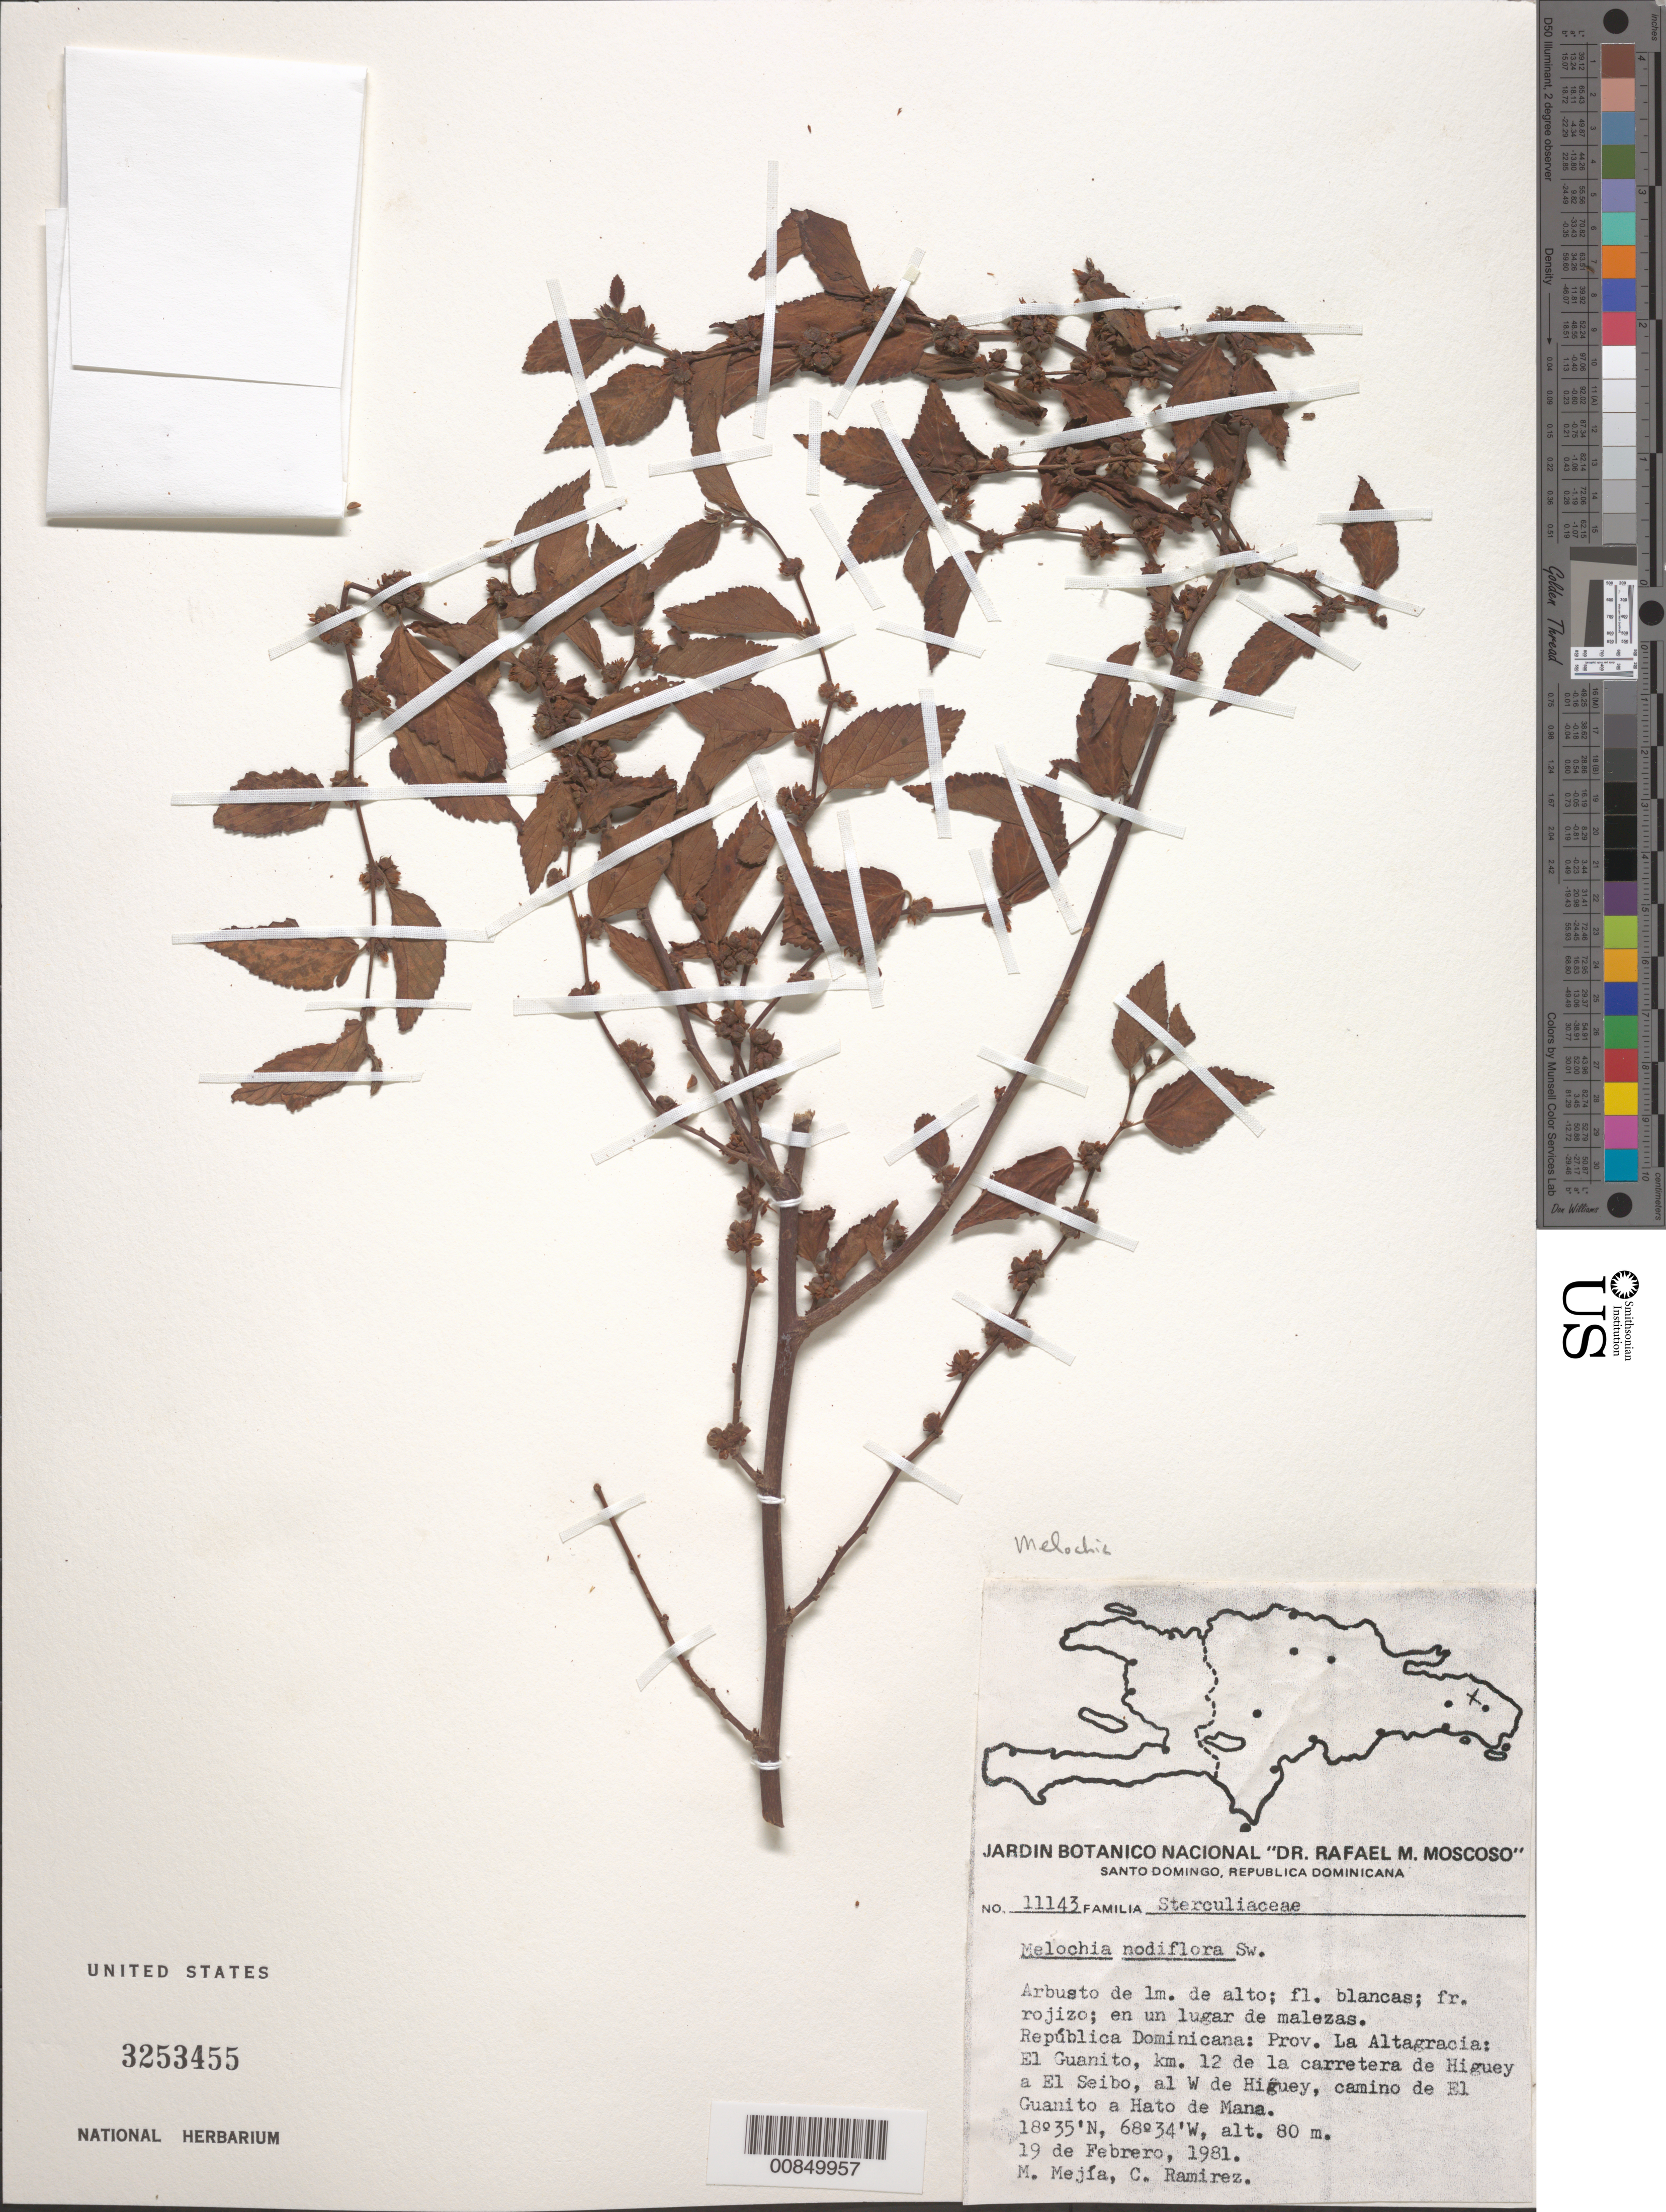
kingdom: Plantae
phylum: Tracheophyta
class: Magnoliopsida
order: Malvales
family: Malvaceae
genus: Melochia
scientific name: Melochia nodiflora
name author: Sw.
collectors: M. Mejia & C. Ramirez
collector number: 11143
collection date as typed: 19 Feb 1981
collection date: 1981-02-19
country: Dominican Republic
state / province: La Altagracia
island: Hispaniola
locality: El Guanito, km. 12 de la carretera de Higüey a El Seibo, al W de Higüey, camino de El Guanito a Hato de Mana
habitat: En un lugar de malezas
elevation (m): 80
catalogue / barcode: US 3253455